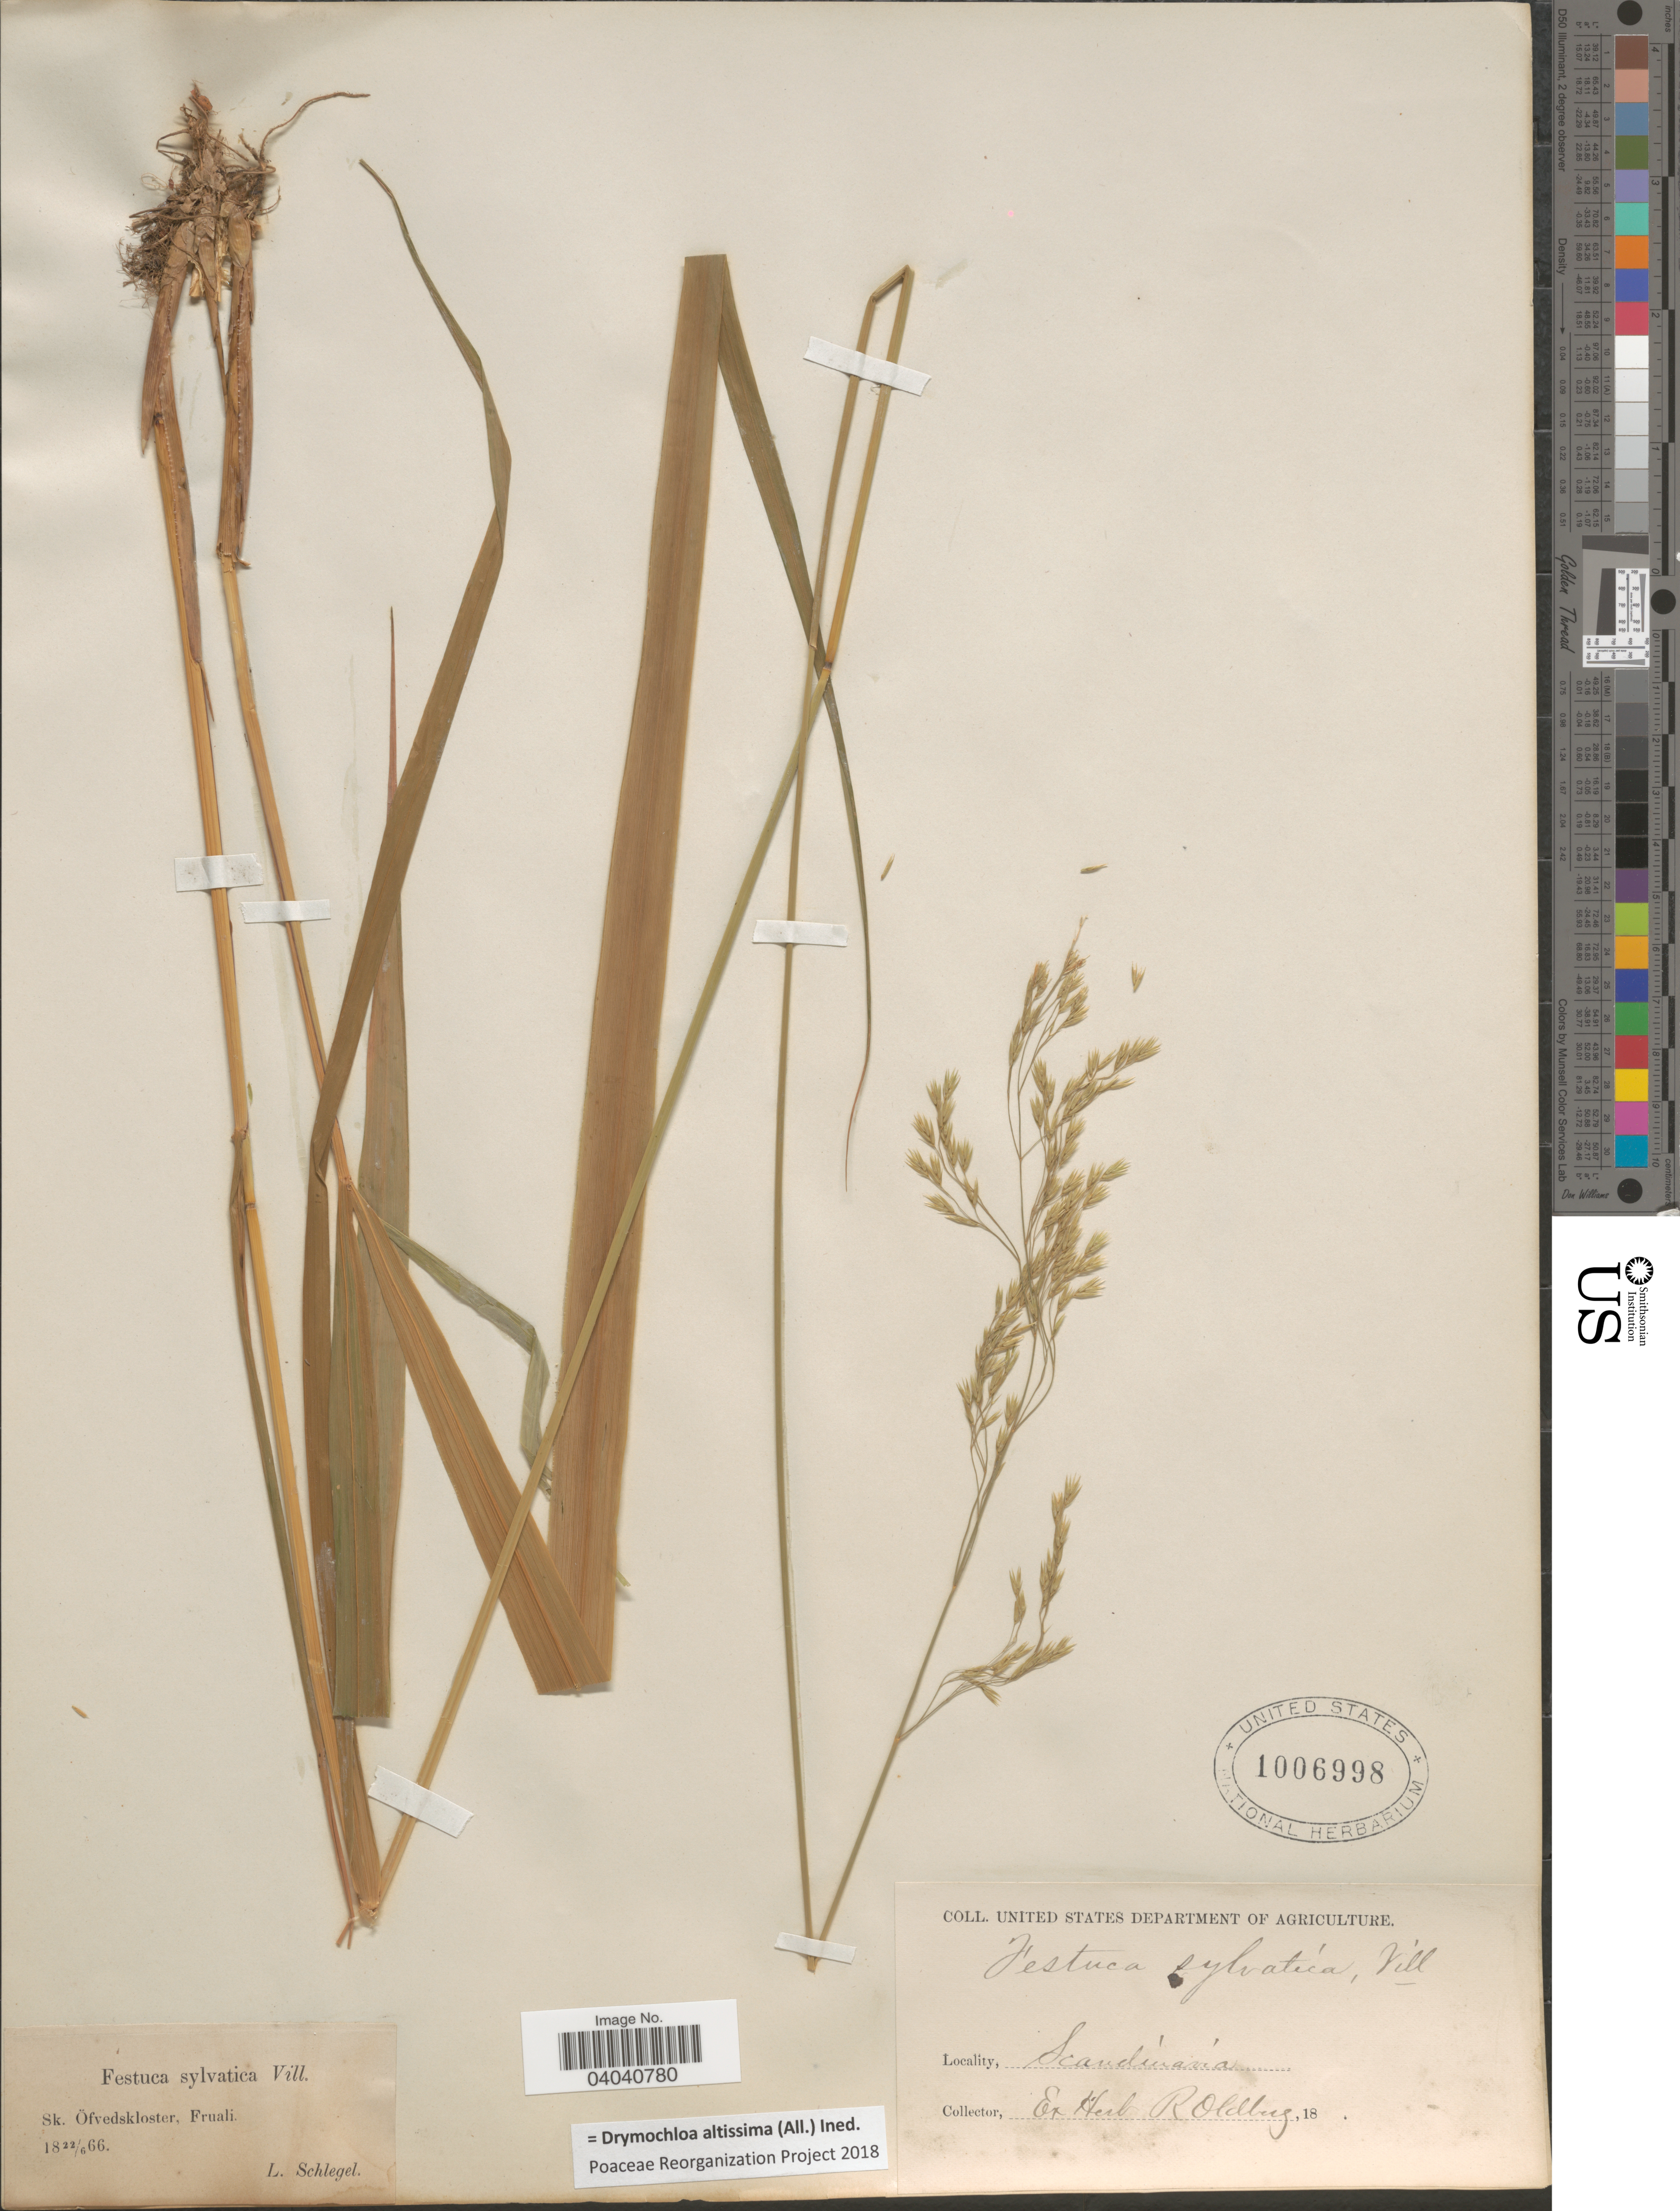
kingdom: Plantae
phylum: Tracheophyta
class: Liliopsida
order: Poales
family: Poaceae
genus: Drymochloa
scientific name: Drymochloa altissima (All.) ined.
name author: (All.)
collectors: L. Schlegel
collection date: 1866-06-22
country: Sweden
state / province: Skåne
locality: Scandinavia. Sk. Öfvedskloster, Fruali.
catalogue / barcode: US 1006998